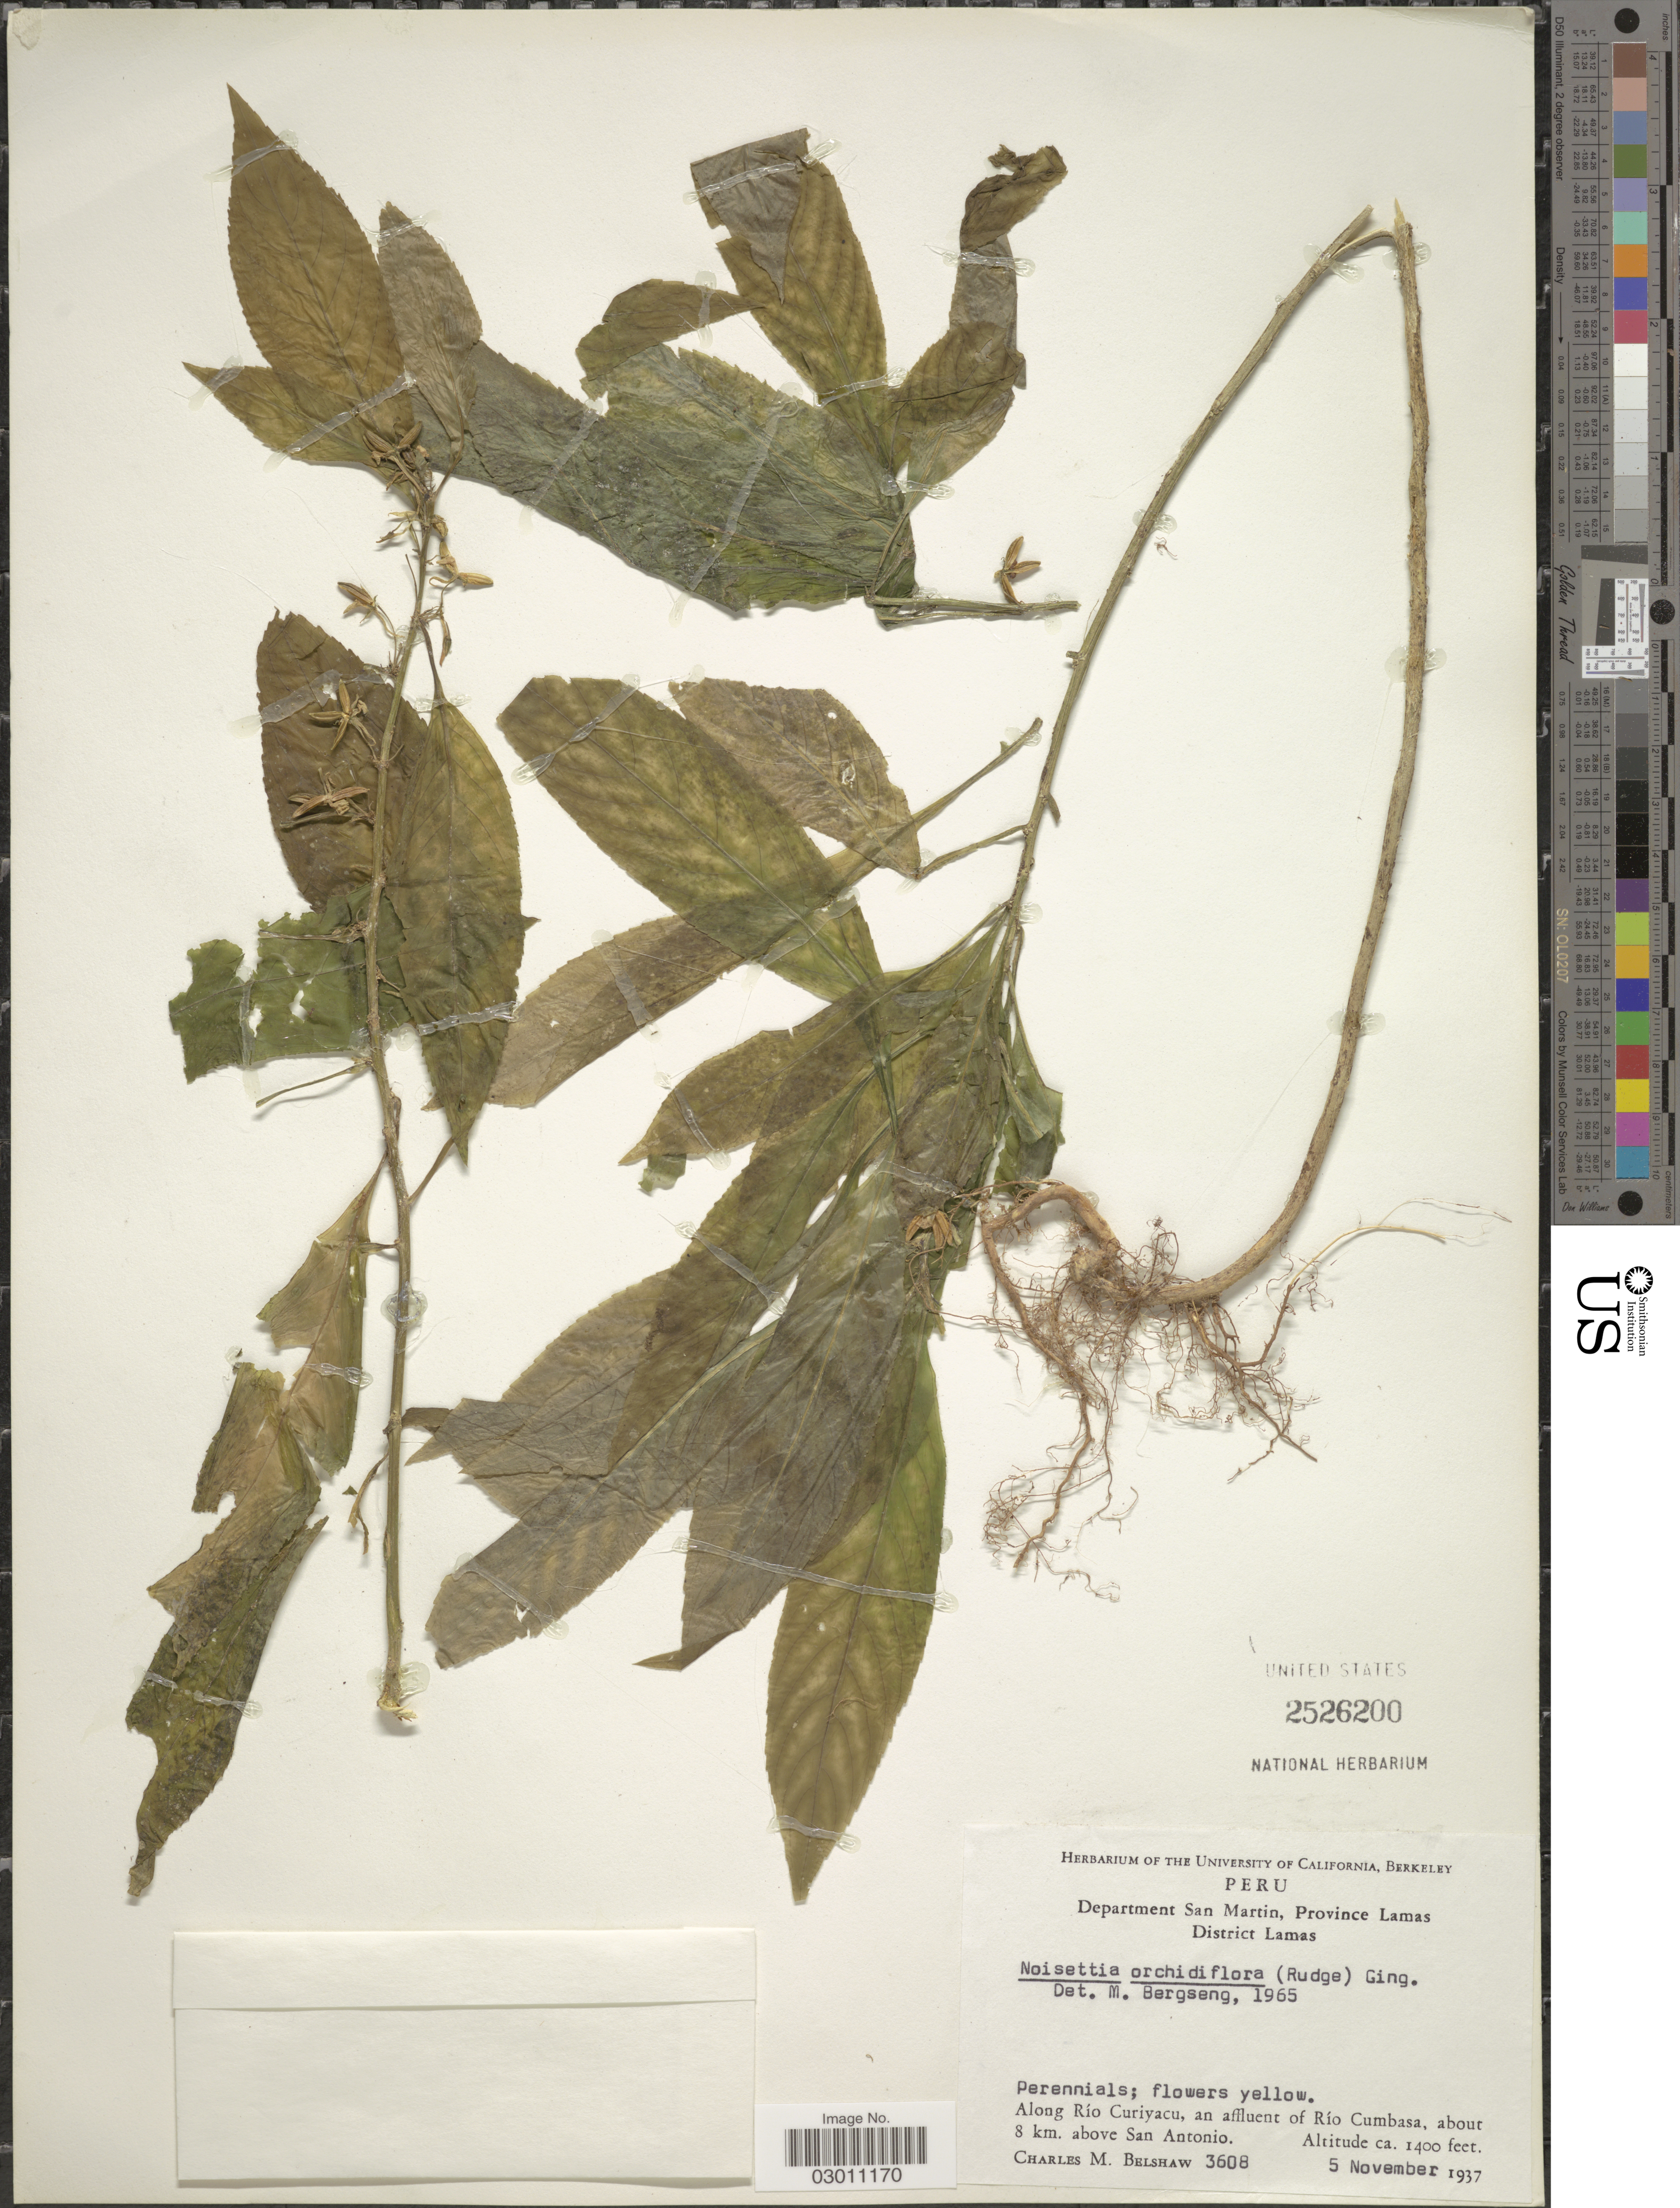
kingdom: Plantae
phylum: Tracheophyta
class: Magnoliopsida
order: Malpighiales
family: Violaceae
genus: Noisettia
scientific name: Noisettia orchidiflora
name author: (Rudge) Ging.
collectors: C. Shaw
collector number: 3608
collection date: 1937-11-05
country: Peru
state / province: San Martín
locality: Department San Martin, Province Lamas. District Lamas. Along Río Curiyacu, an affluent of Río Cumbasa, about 8 km. above San Antonio.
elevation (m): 427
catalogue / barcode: US 2526200